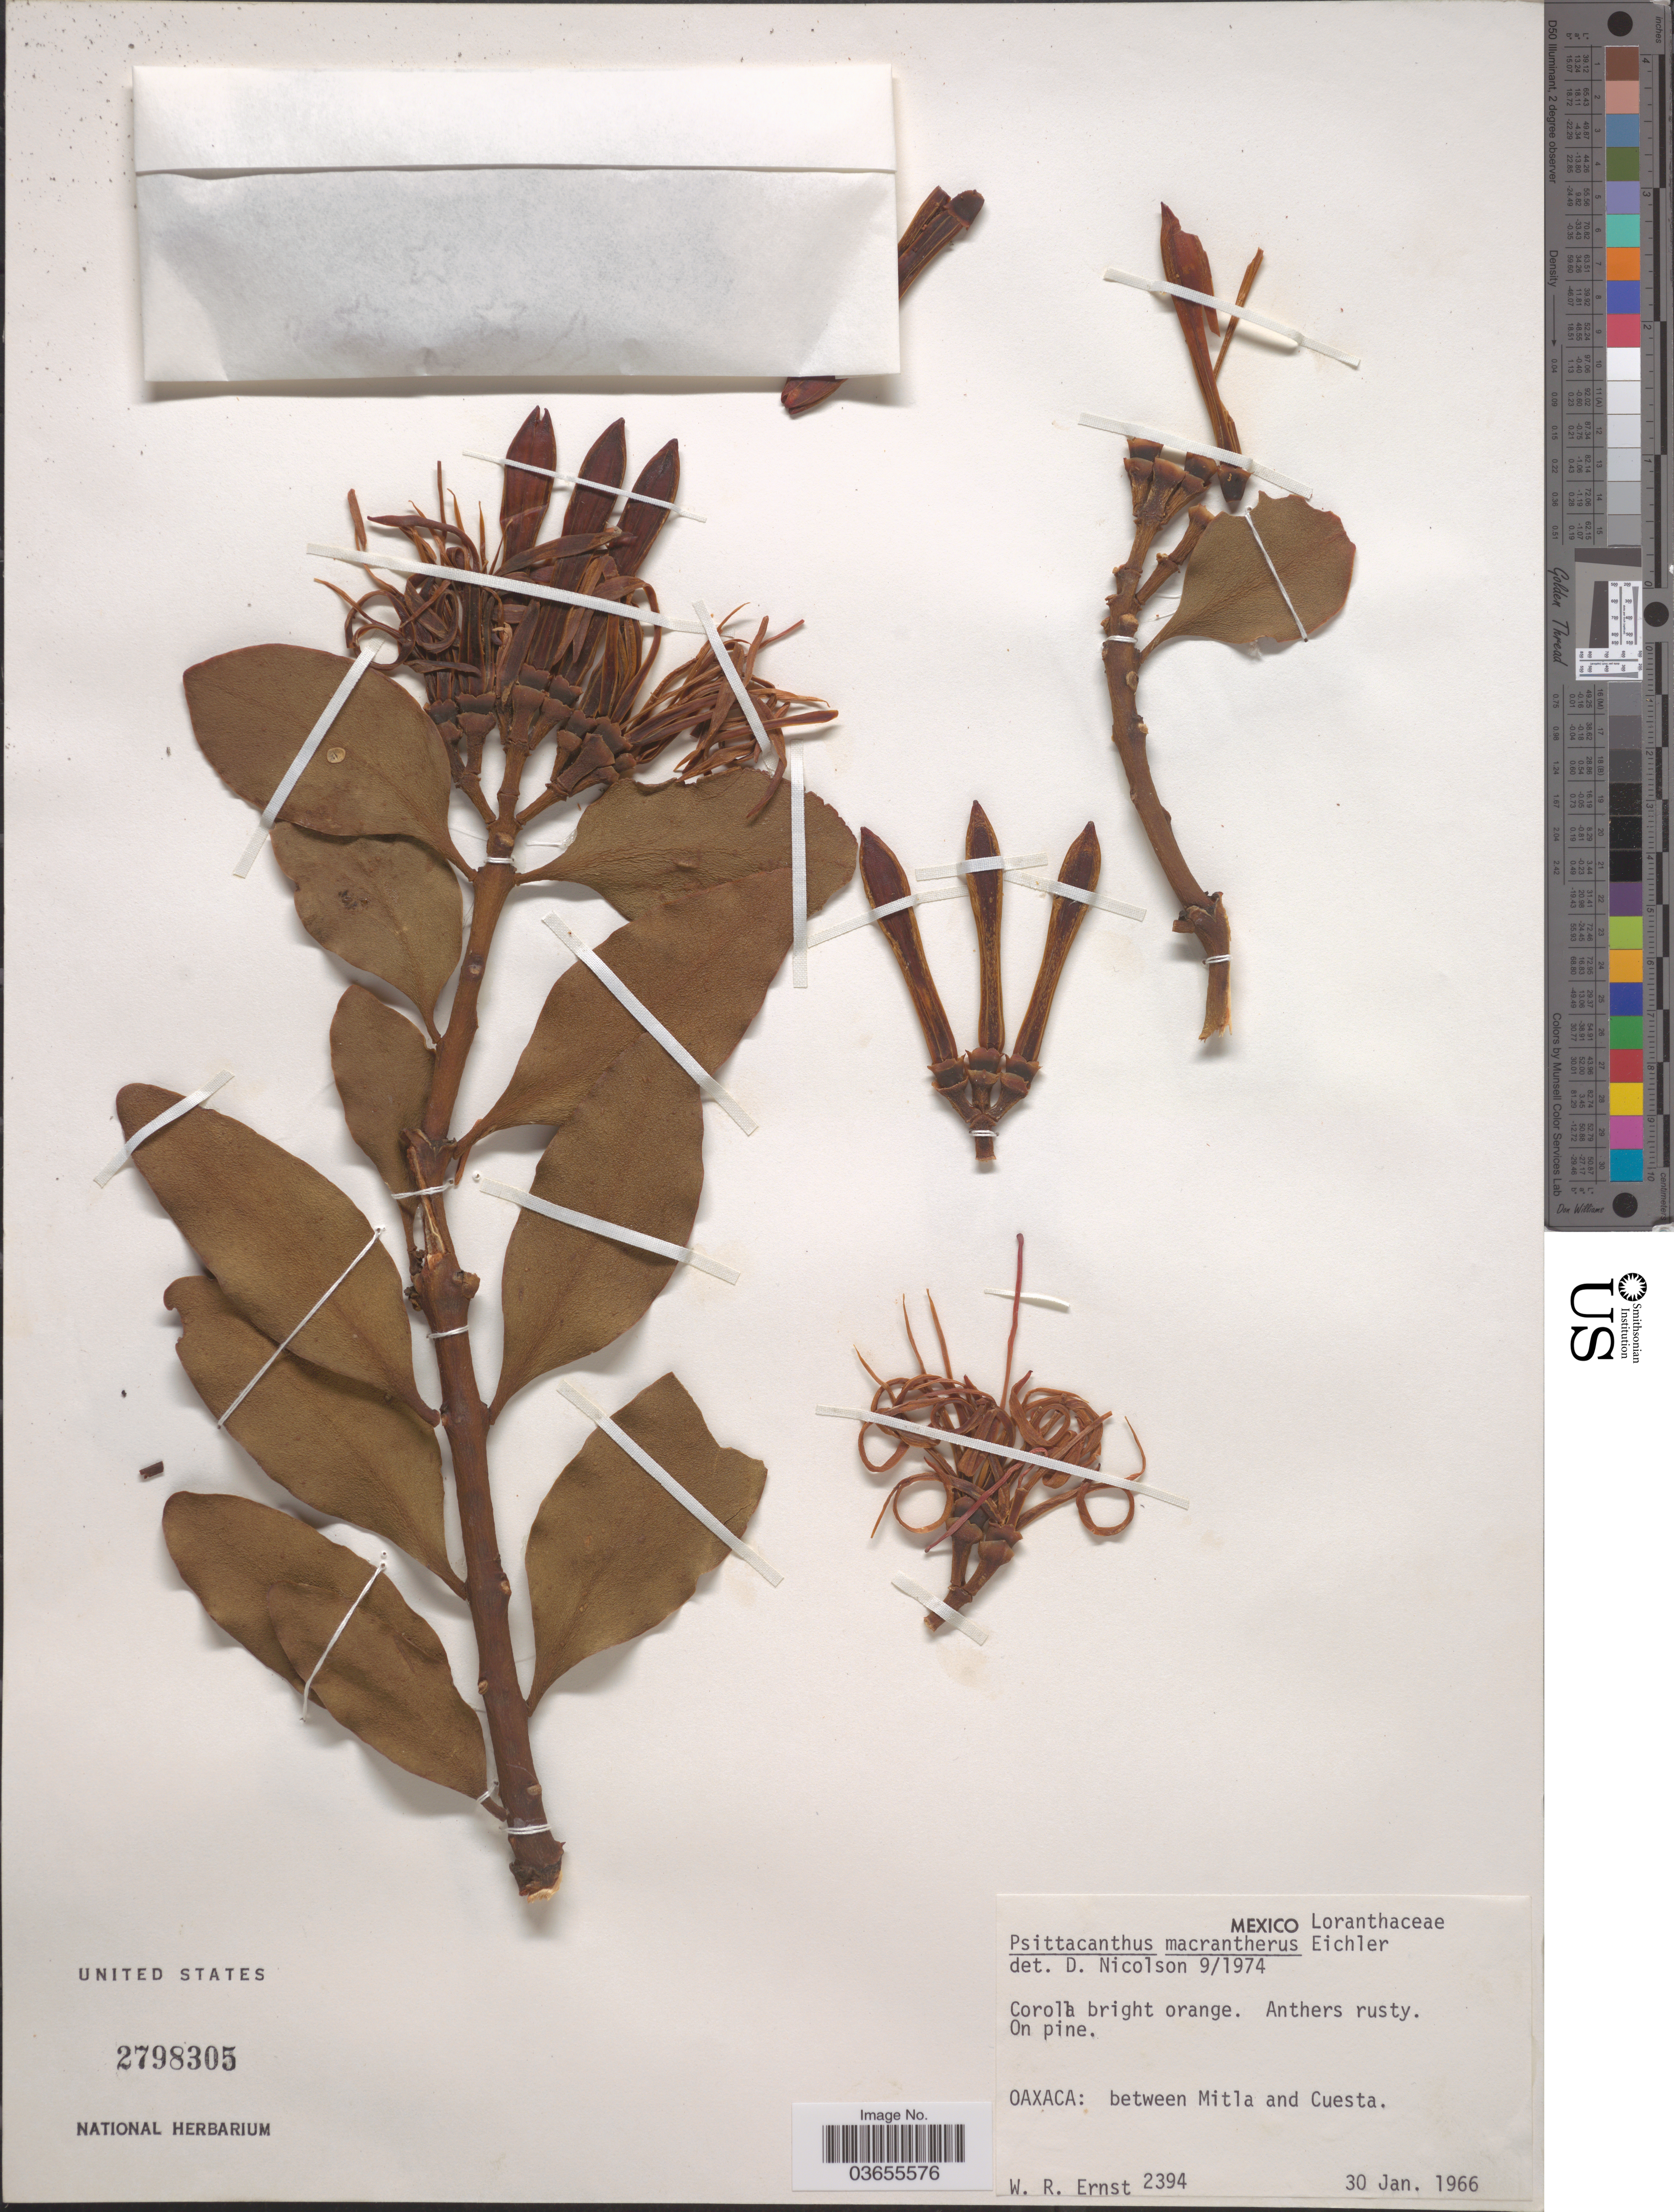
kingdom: Plantae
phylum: Tracheophyta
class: Magnoliopsida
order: Santalales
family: Loranthaceae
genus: Psittacanthus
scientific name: Psittacanthus macrantherus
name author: Eichler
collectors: W. R. Ernst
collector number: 2394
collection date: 1966-01-30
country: Mexico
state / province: Oaxaca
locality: Between Mitla and Cuesta.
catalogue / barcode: US 2798305